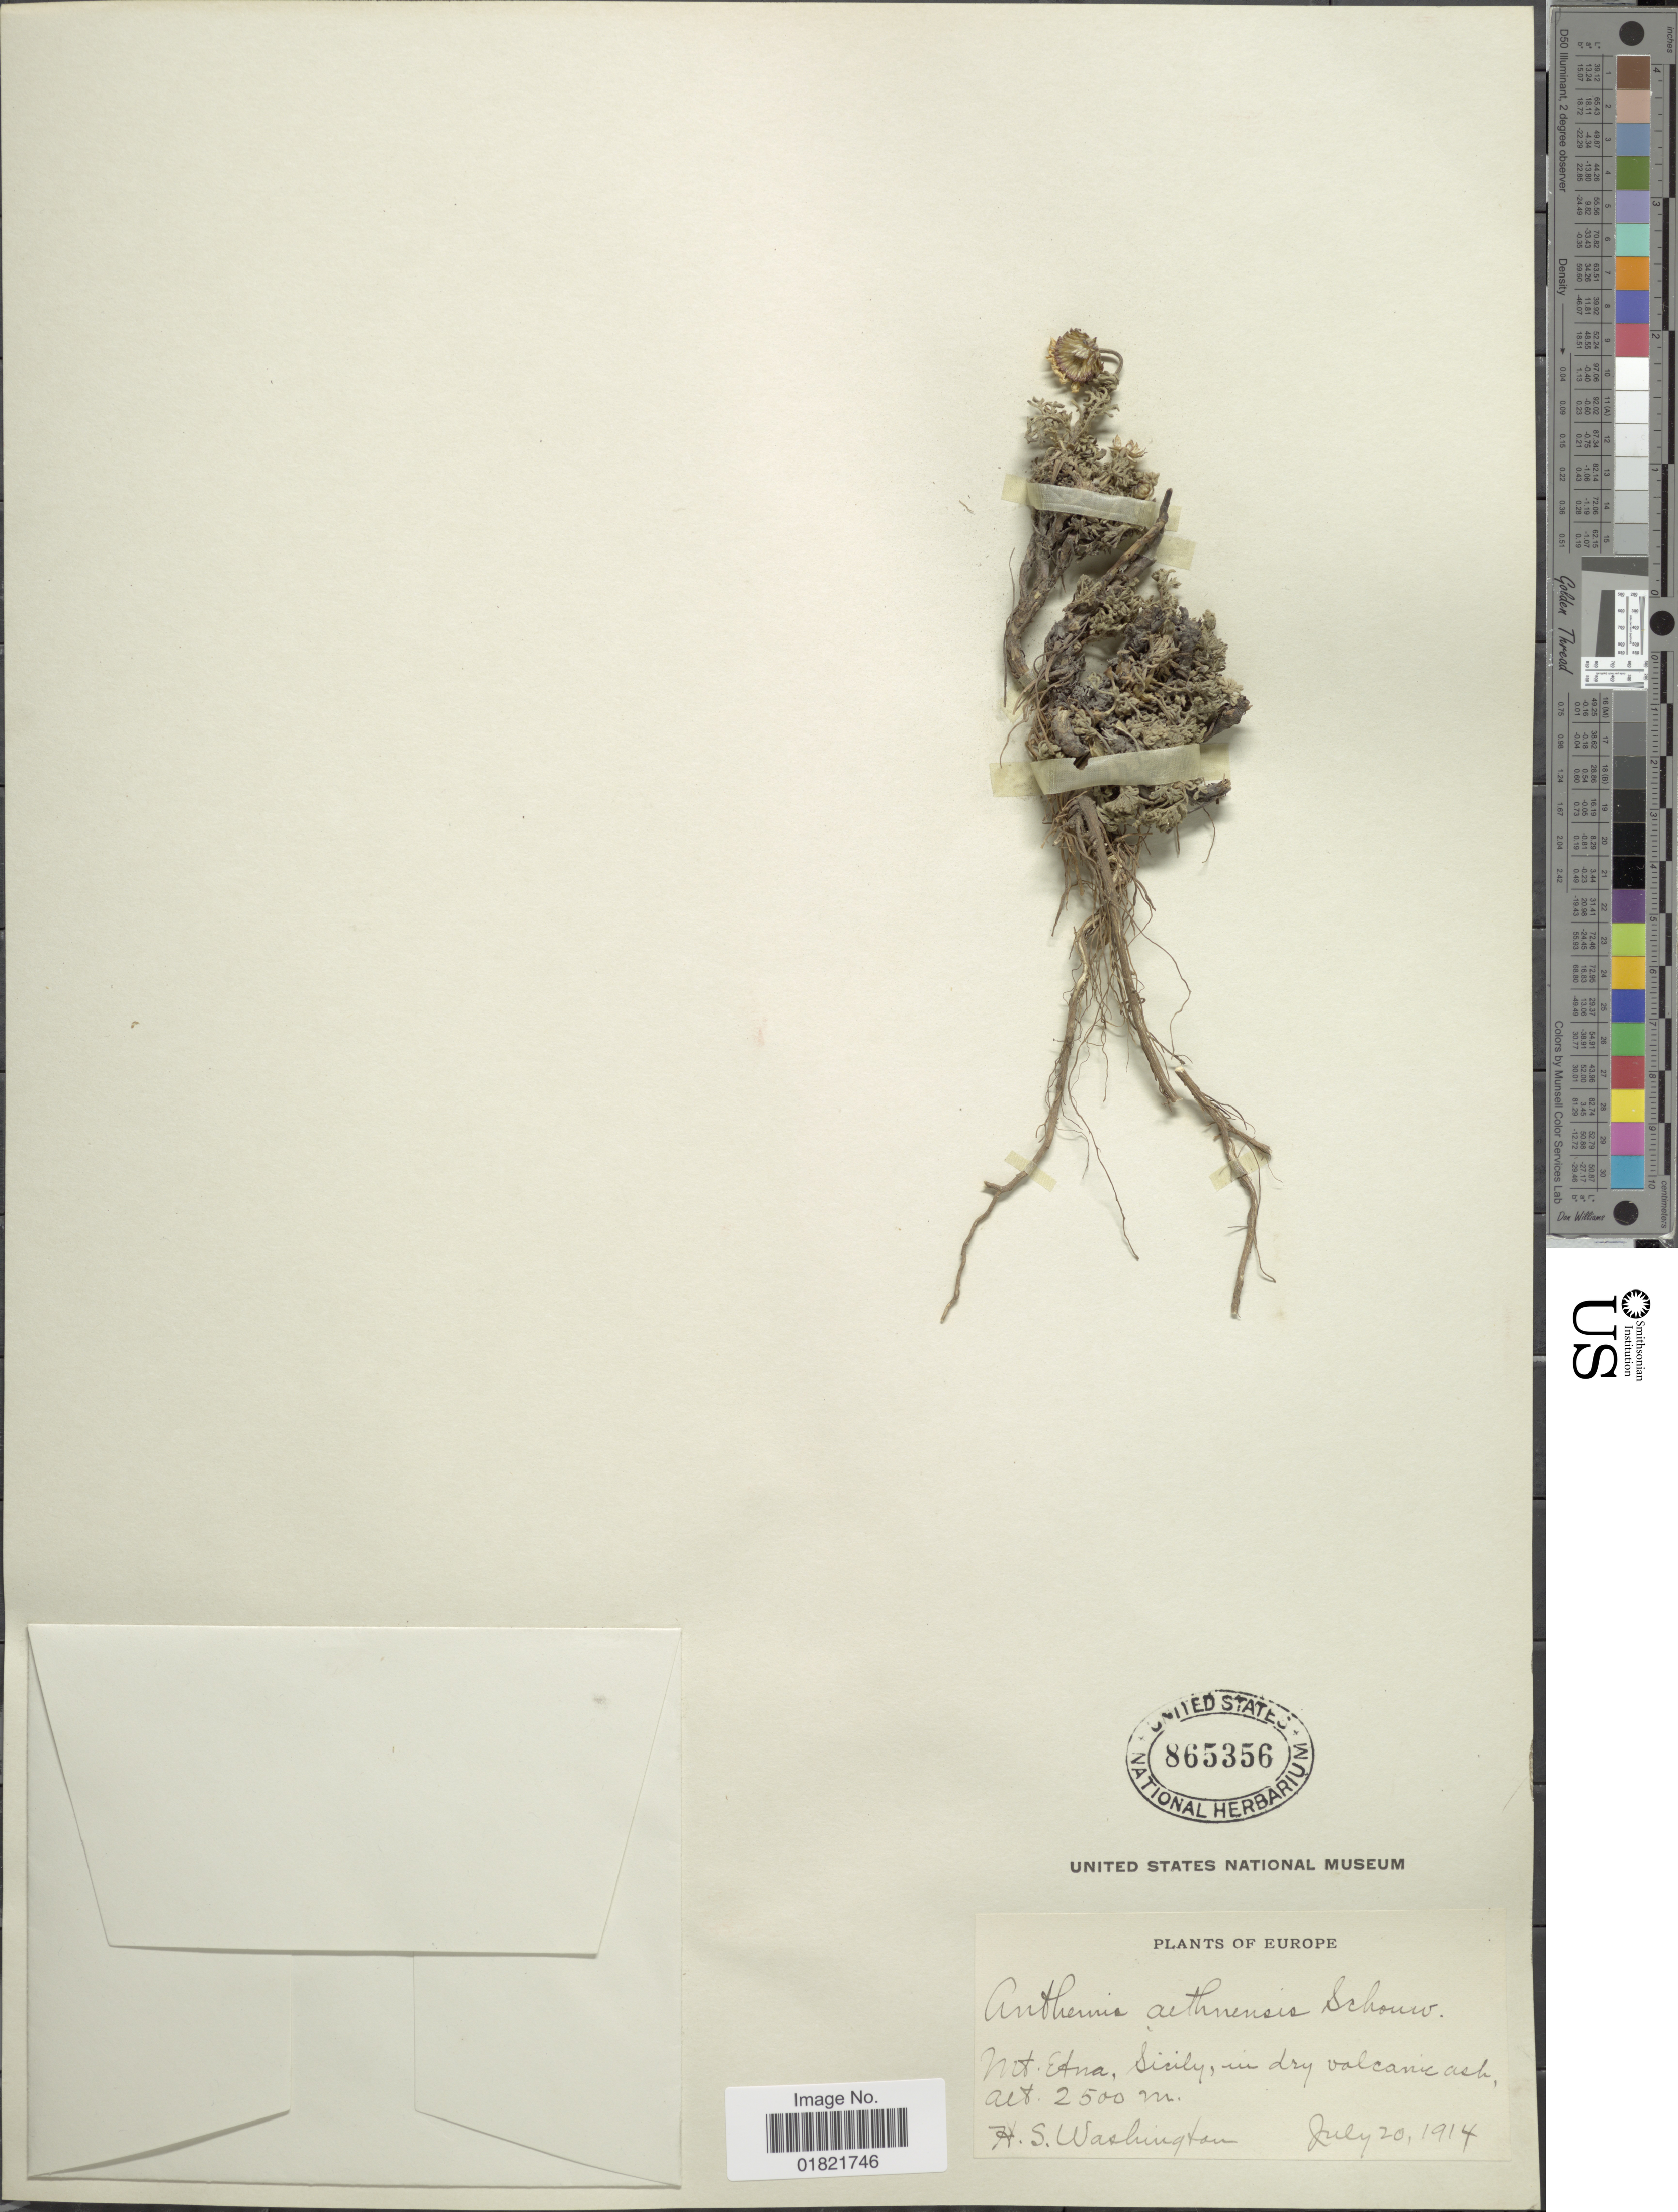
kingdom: Plantae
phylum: Tracheophyta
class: Magnoliopsida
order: Asterales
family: Asteraceae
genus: Anthemis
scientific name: Anthemis aetnensis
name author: Spreng.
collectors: H. Washington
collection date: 1914-07-20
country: Italy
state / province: Siciliana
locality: Mt. Etna,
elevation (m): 2500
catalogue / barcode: US 865356